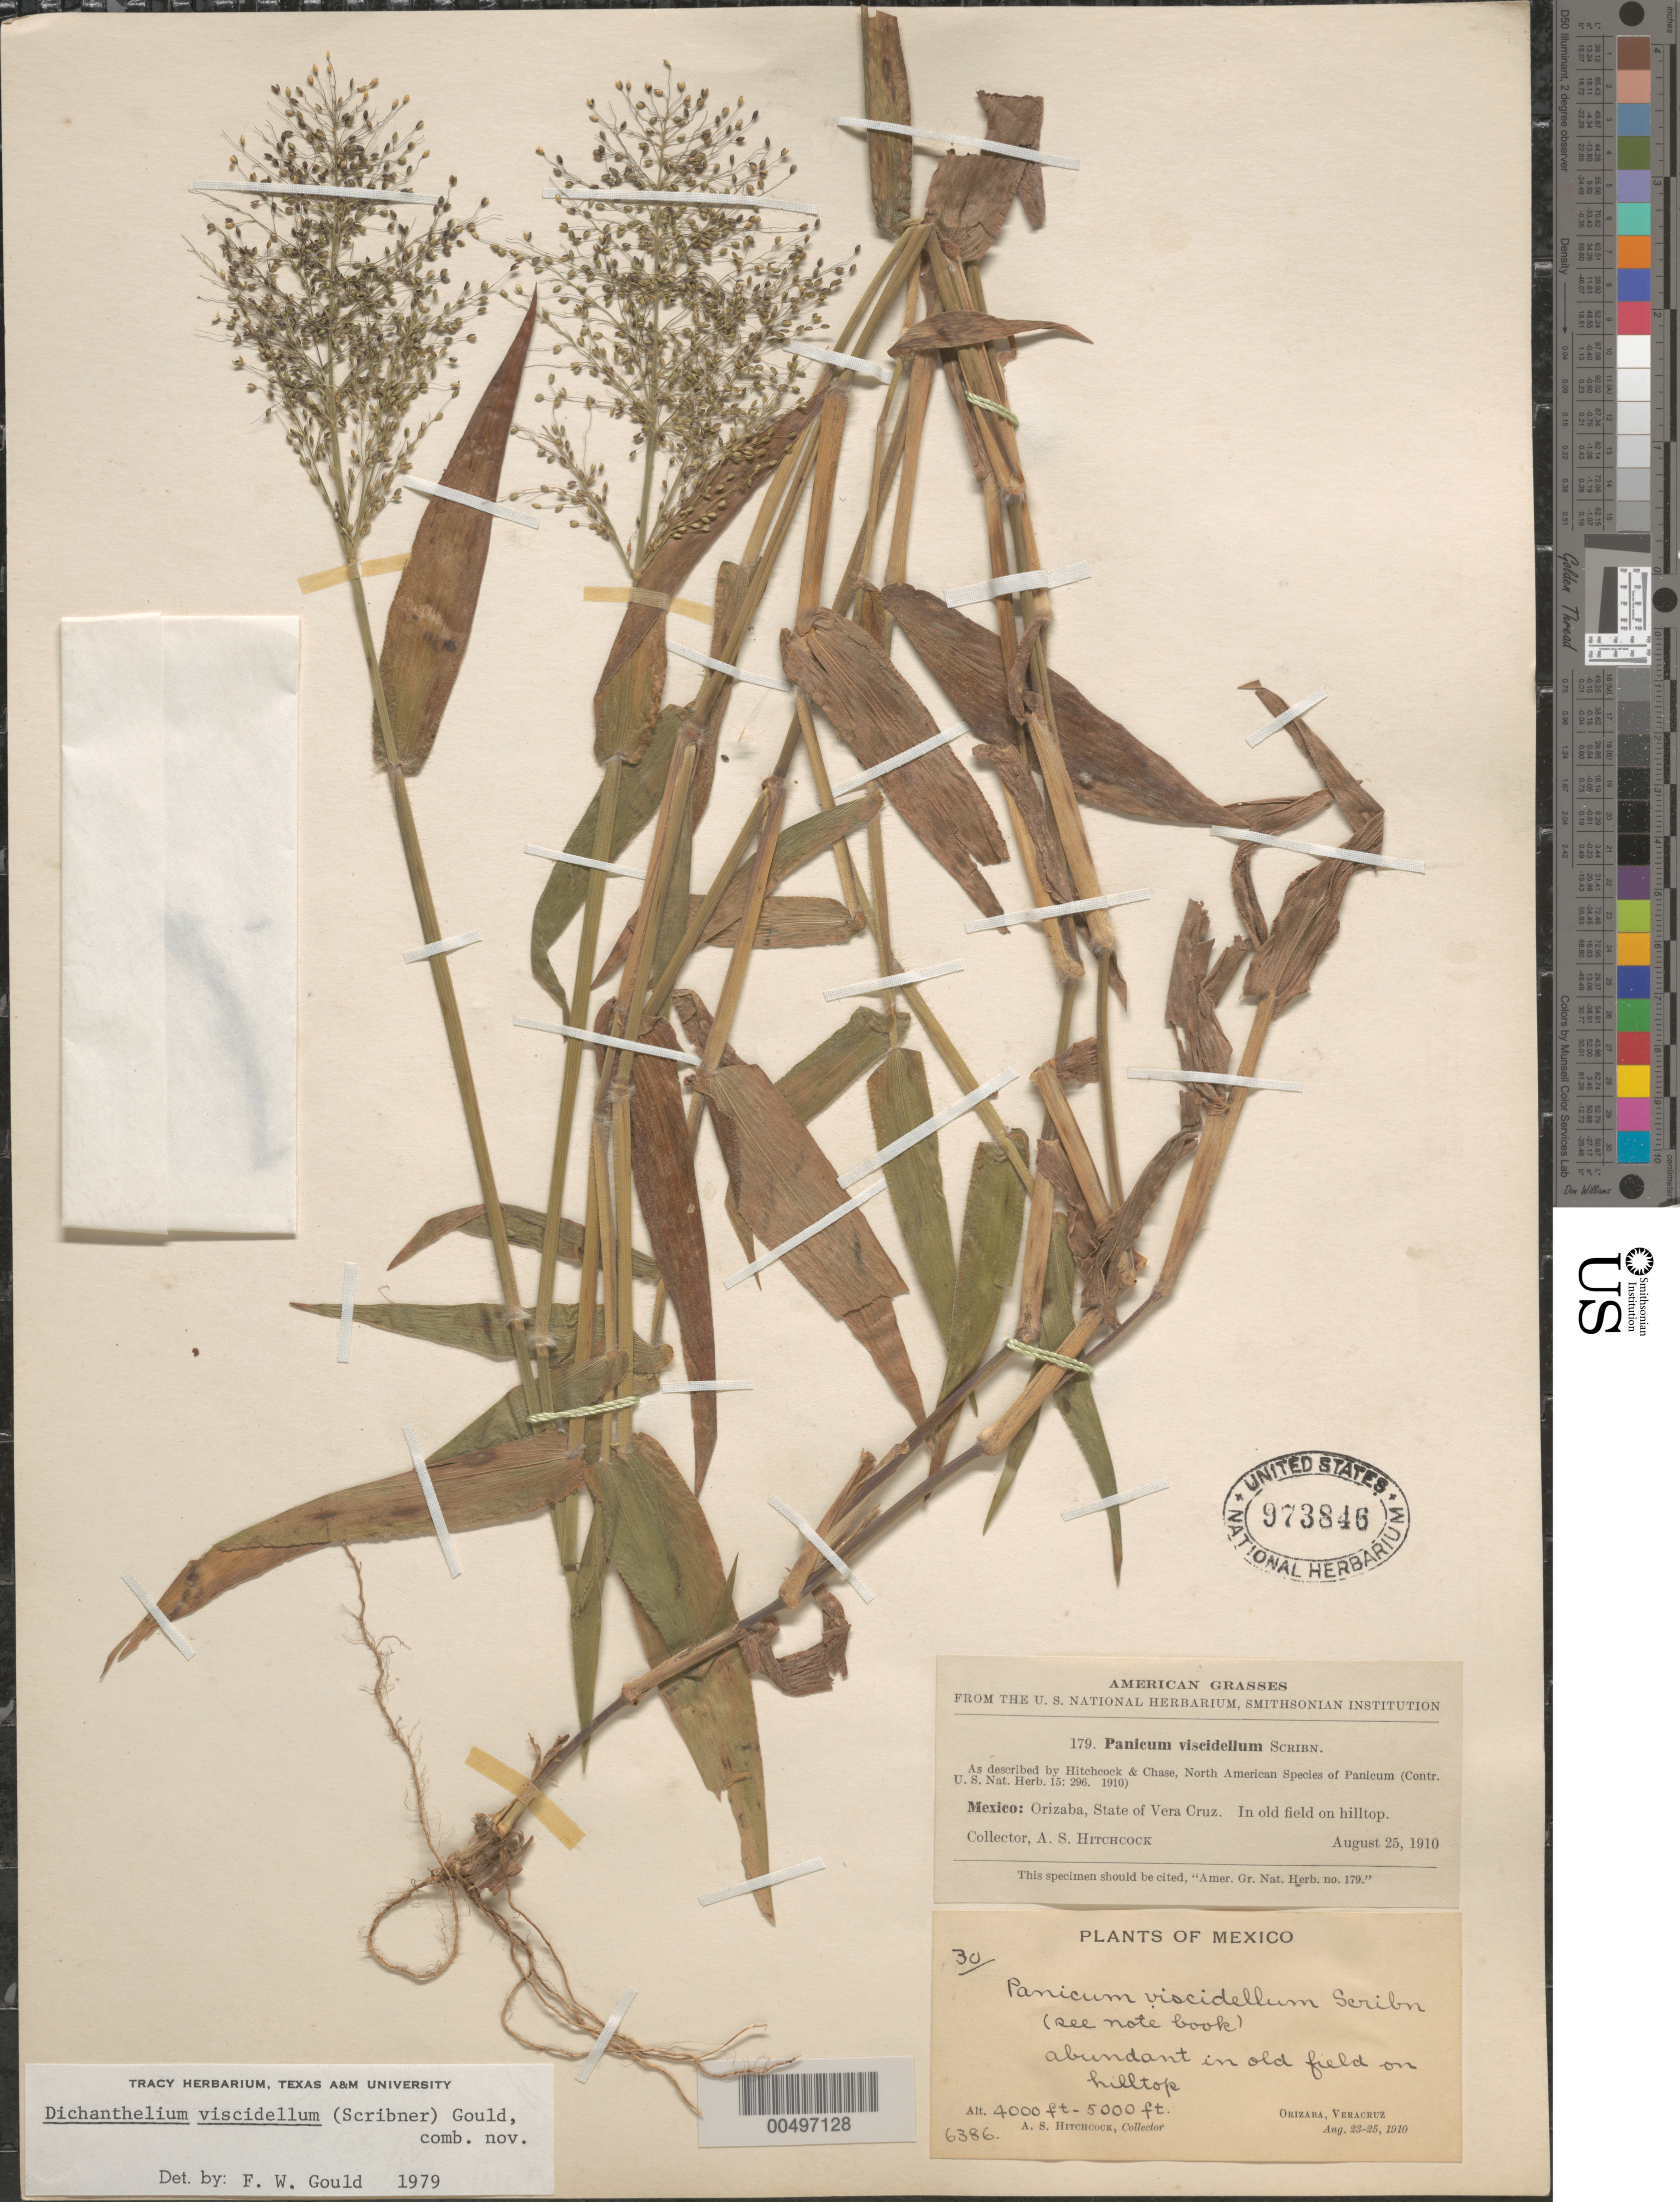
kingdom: Plantae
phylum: Tracheophyta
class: Liliopsida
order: Poales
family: Poaceae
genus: Dichanthelium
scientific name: Dichanthelium viscidellum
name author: (Scribn.) Gould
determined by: Gould, F. W.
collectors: A. S. Hitchcock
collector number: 6386/179/30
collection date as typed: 23 Aug 1910 to 25 Aug 1910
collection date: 1910-08-23/1910-08-25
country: Mexico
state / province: Veracruz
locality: Orizaba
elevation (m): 1219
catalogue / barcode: US 973846